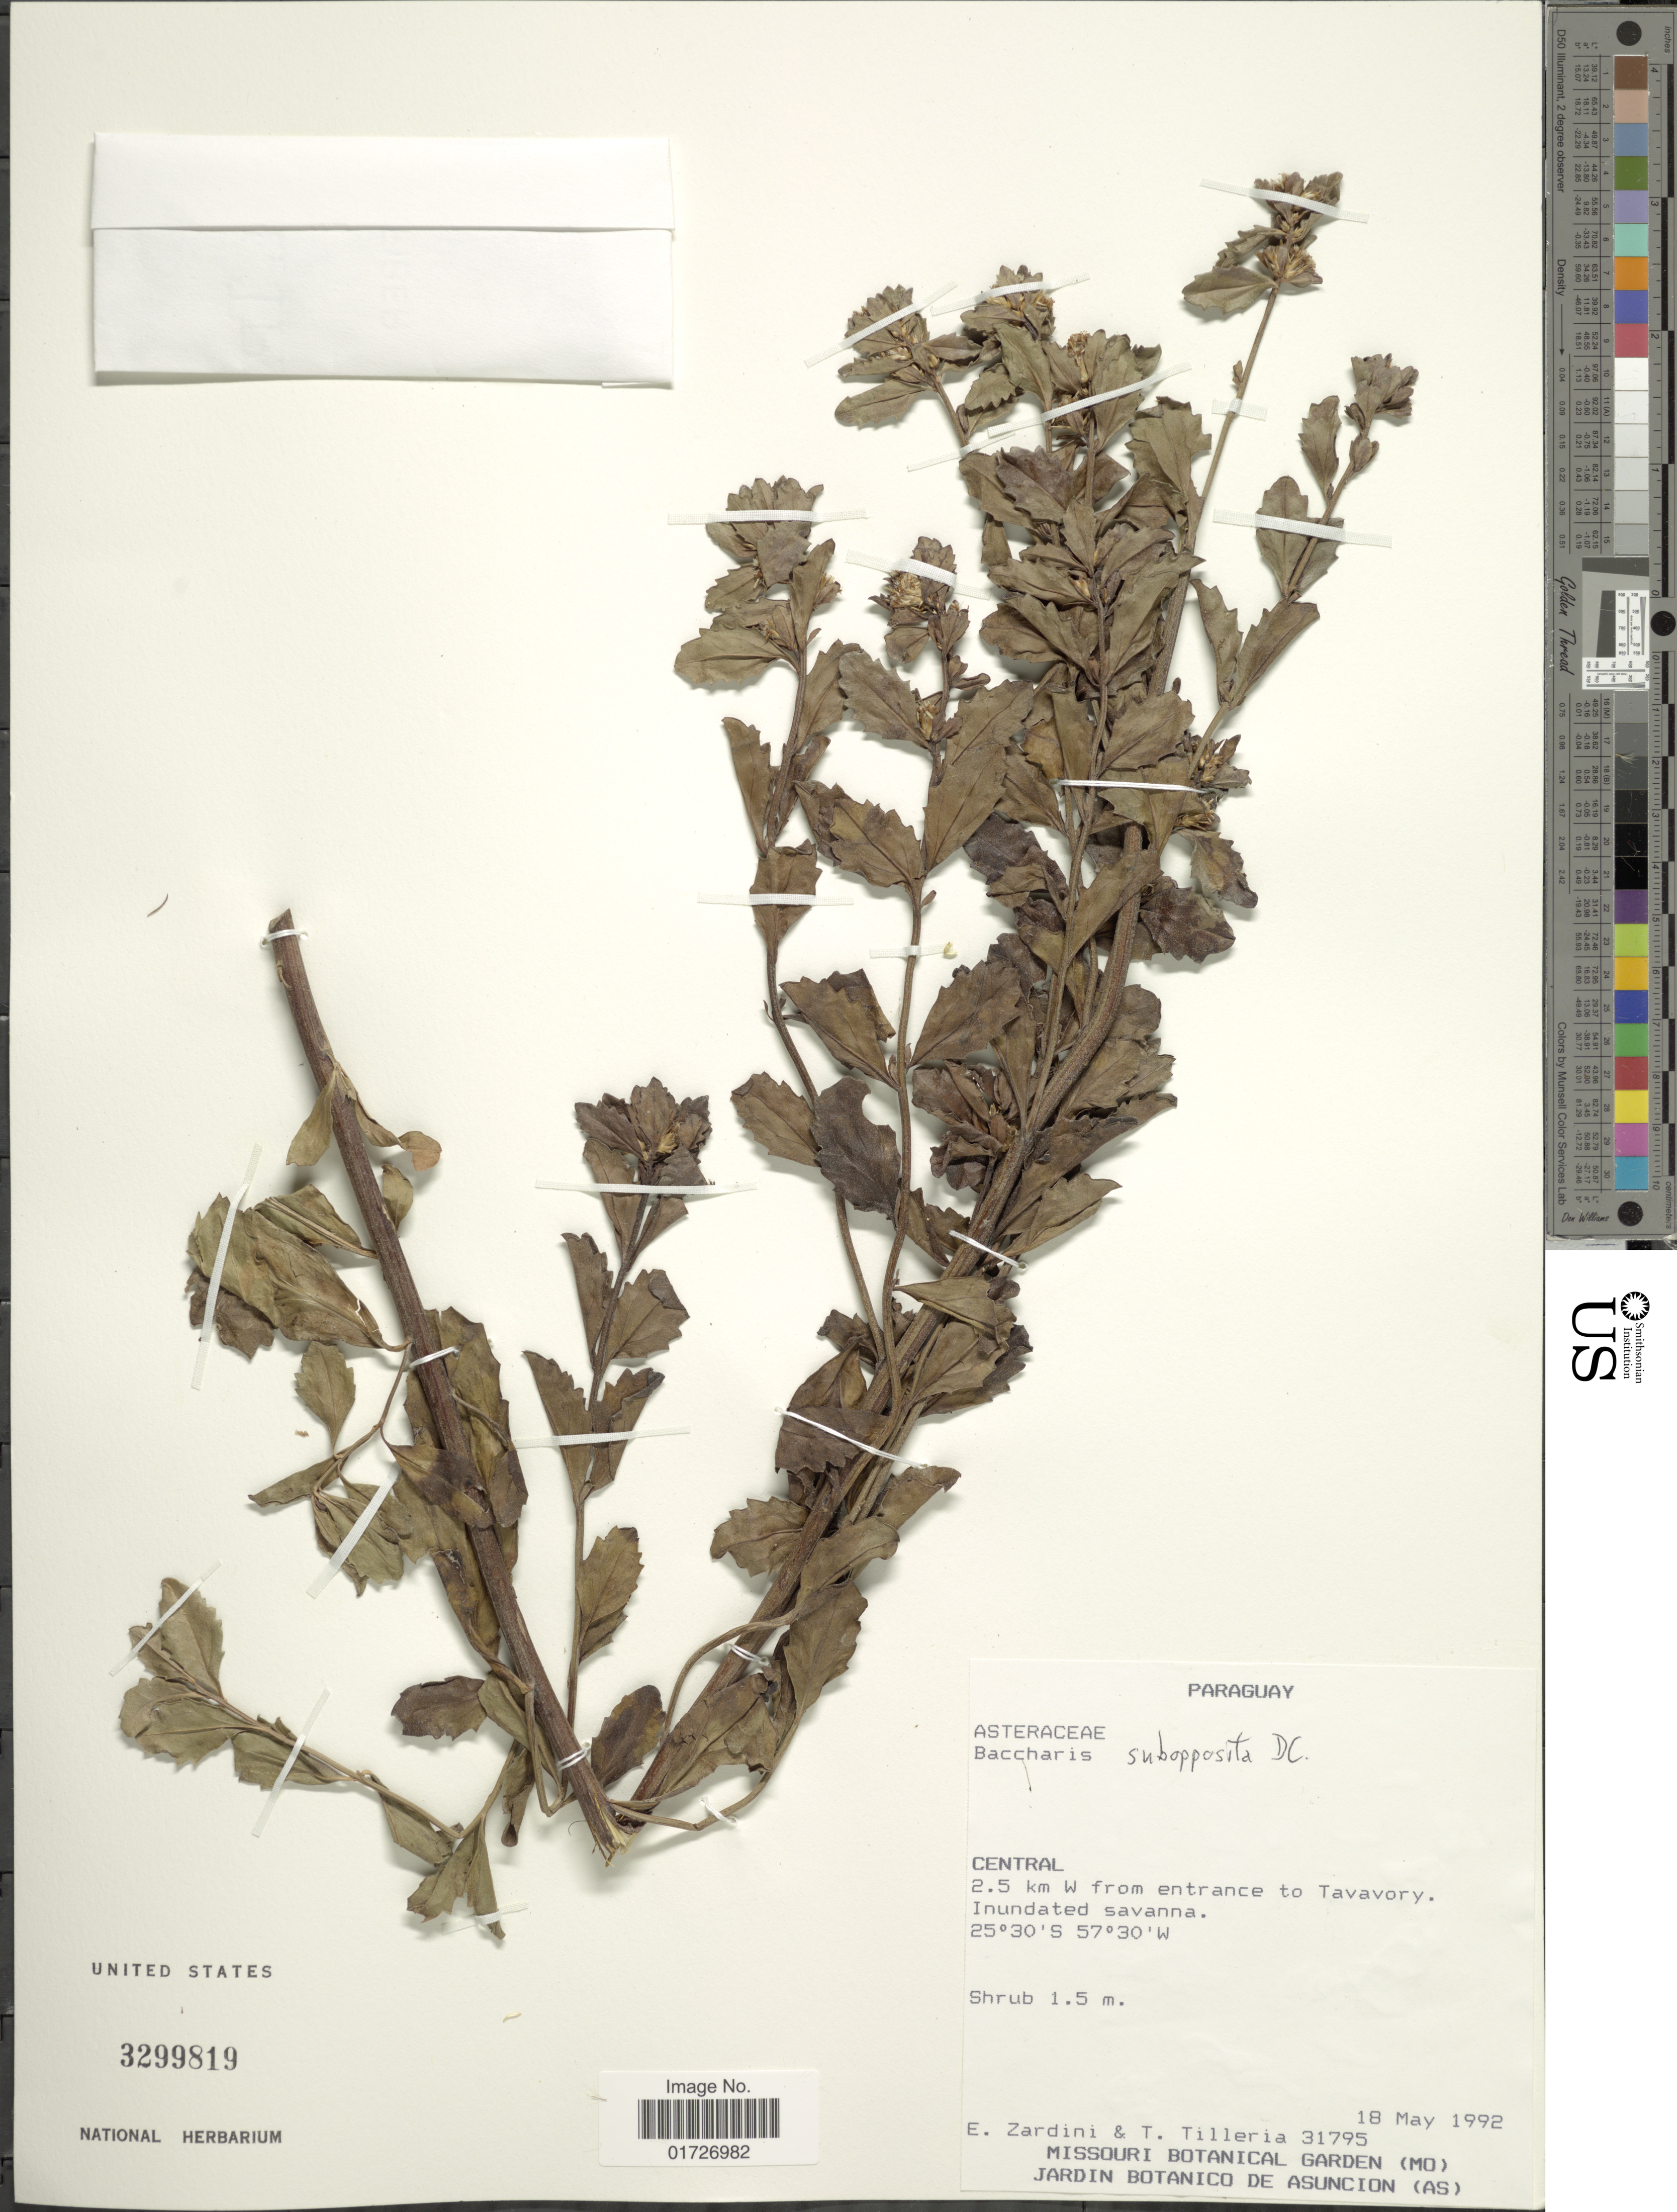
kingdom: Plantae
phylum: Tracheophyta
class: Magnoliopsida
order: Asterales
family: Asteraceae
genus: Baccharis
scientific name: Baccharis sp.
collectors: E. M. Zardini & T. Tilleria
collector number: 31795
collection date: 1992-05-18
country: Paraguay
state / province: Central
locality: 2.5 km W from entrance to Tavavory.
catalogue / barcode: US 3299819